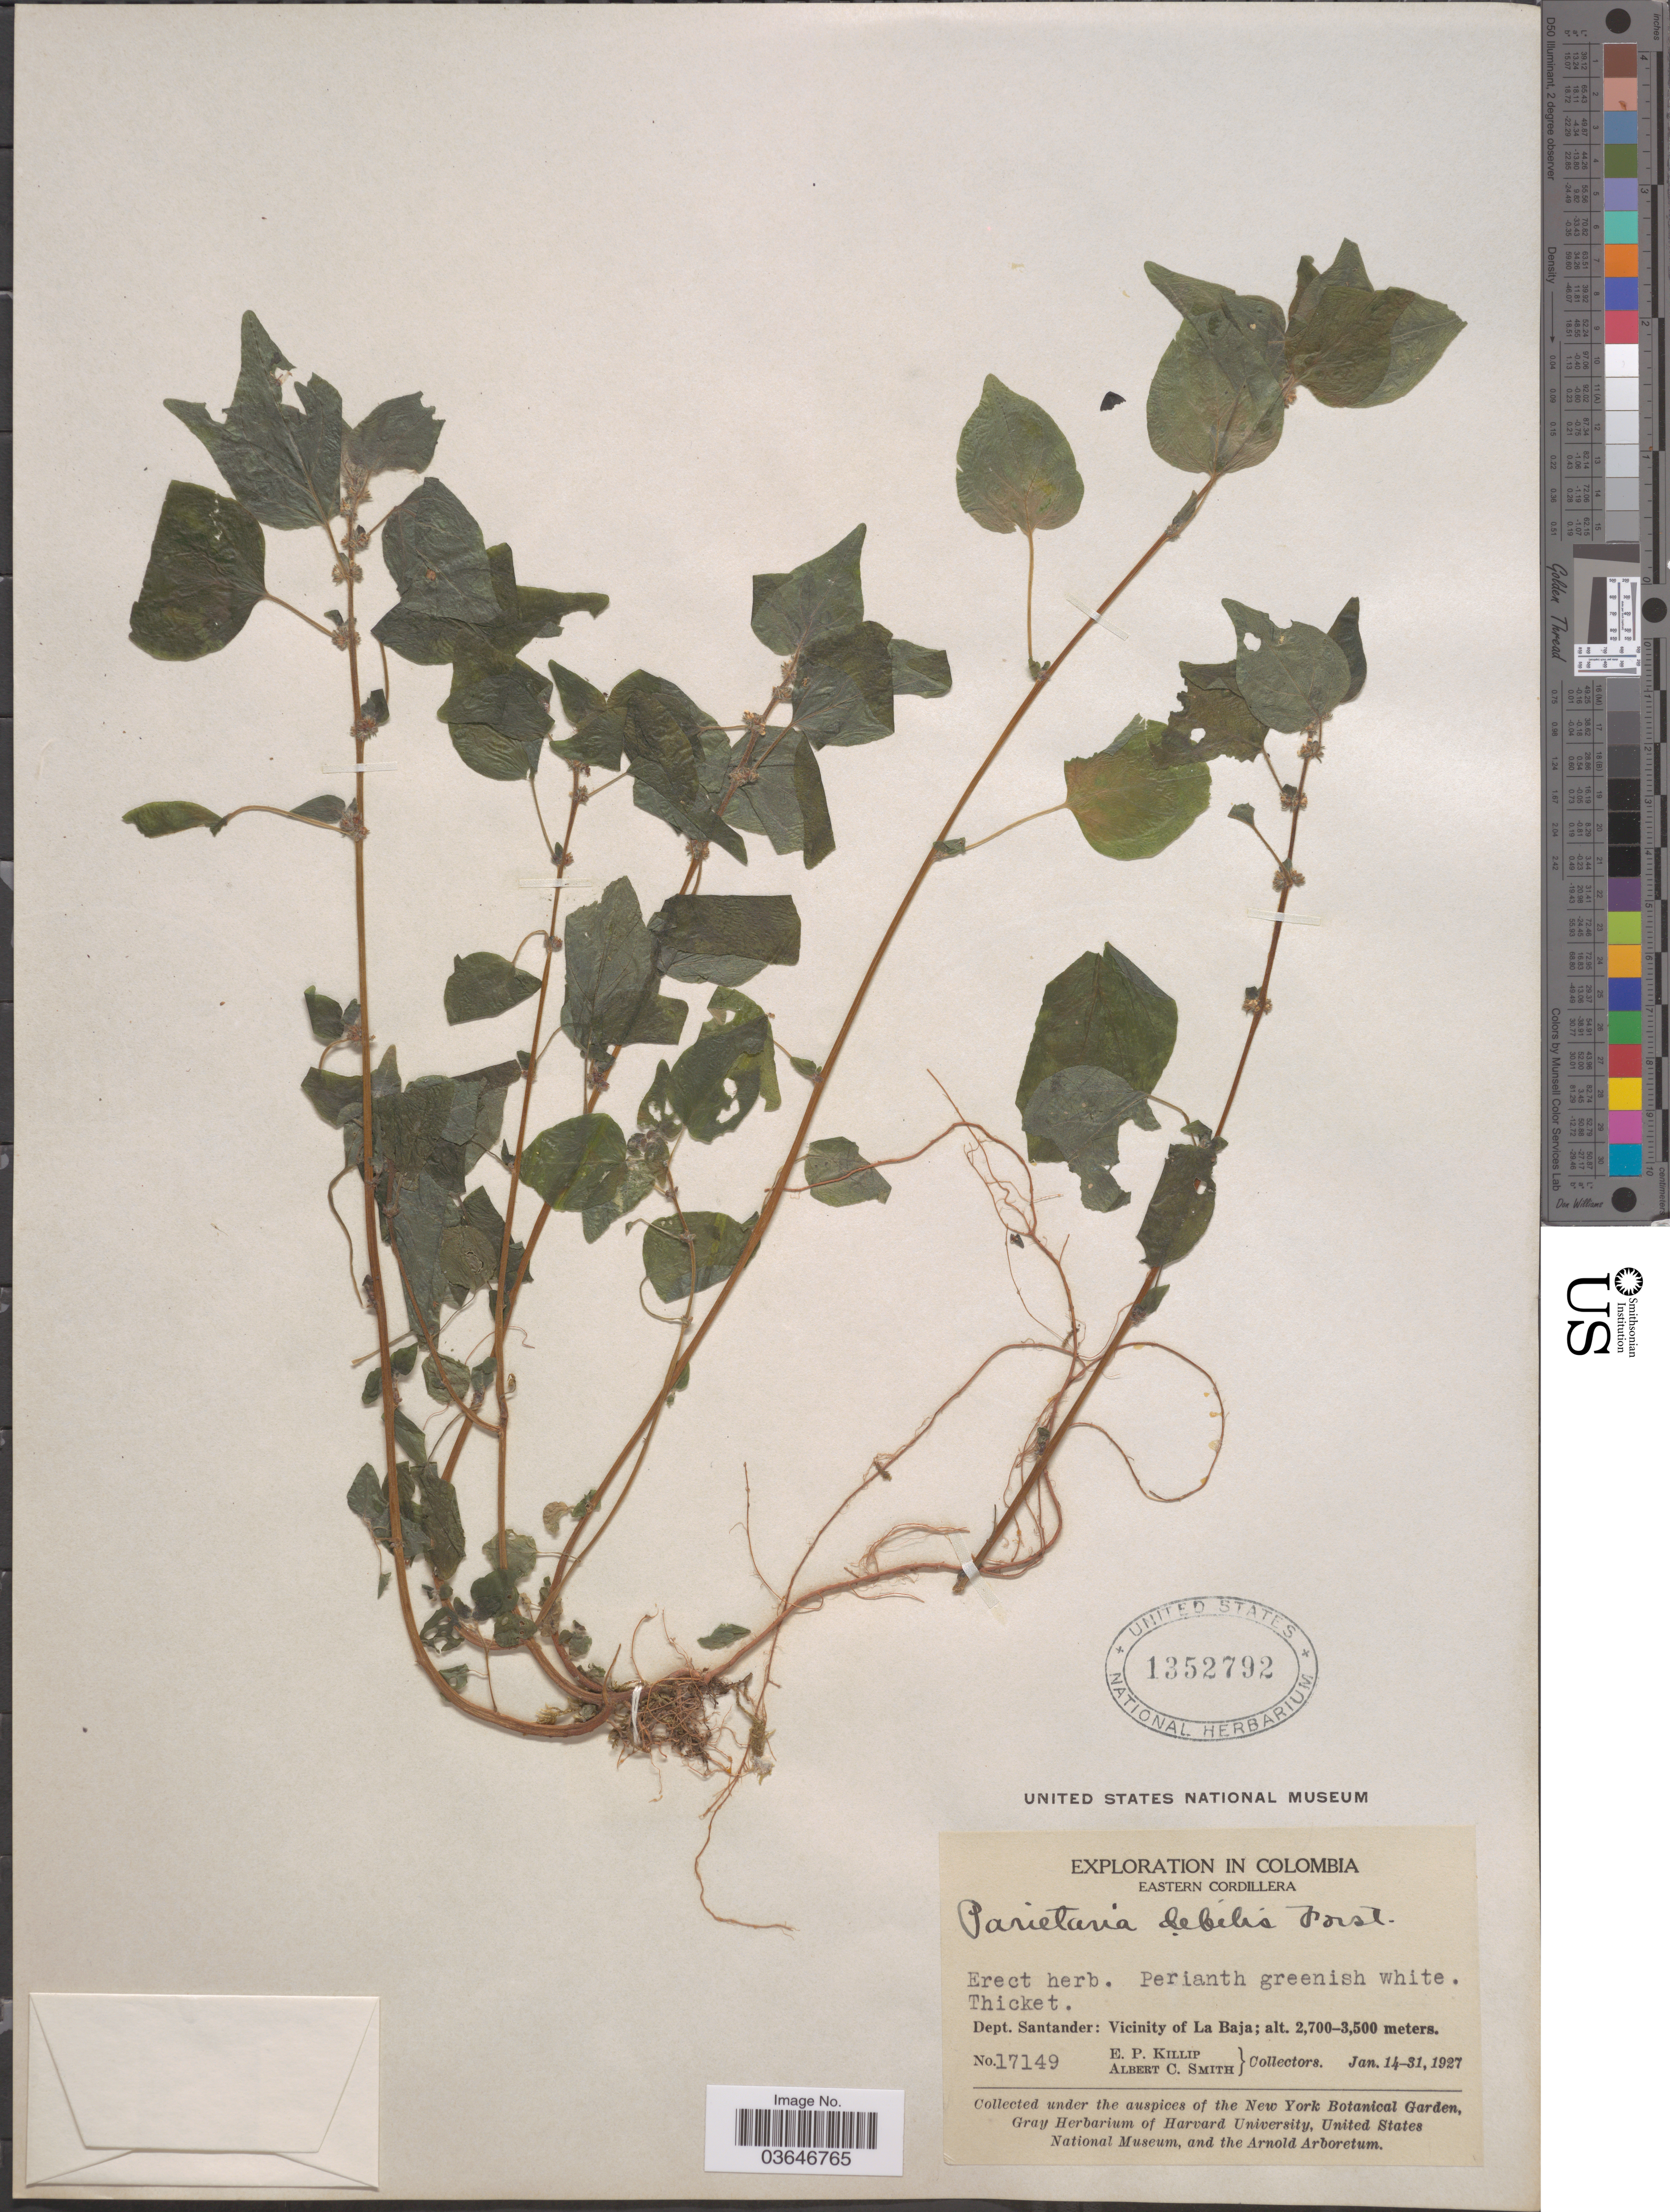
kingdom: Plantae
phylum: Tracheophyta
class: Magnoliopsida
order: Rosales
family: Urticaceae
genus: Parietaria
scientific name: Parietaria debilis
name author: G. Forst.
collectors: E. P. Killip & A. C. Smith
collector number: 17149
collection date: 1927-01-14/1927-01-31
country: Colombia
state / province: Santander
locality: Eastern Cordillera. Dept. Santander: Vicinity of La Baja.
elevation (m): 2700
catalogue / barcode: US 1352792